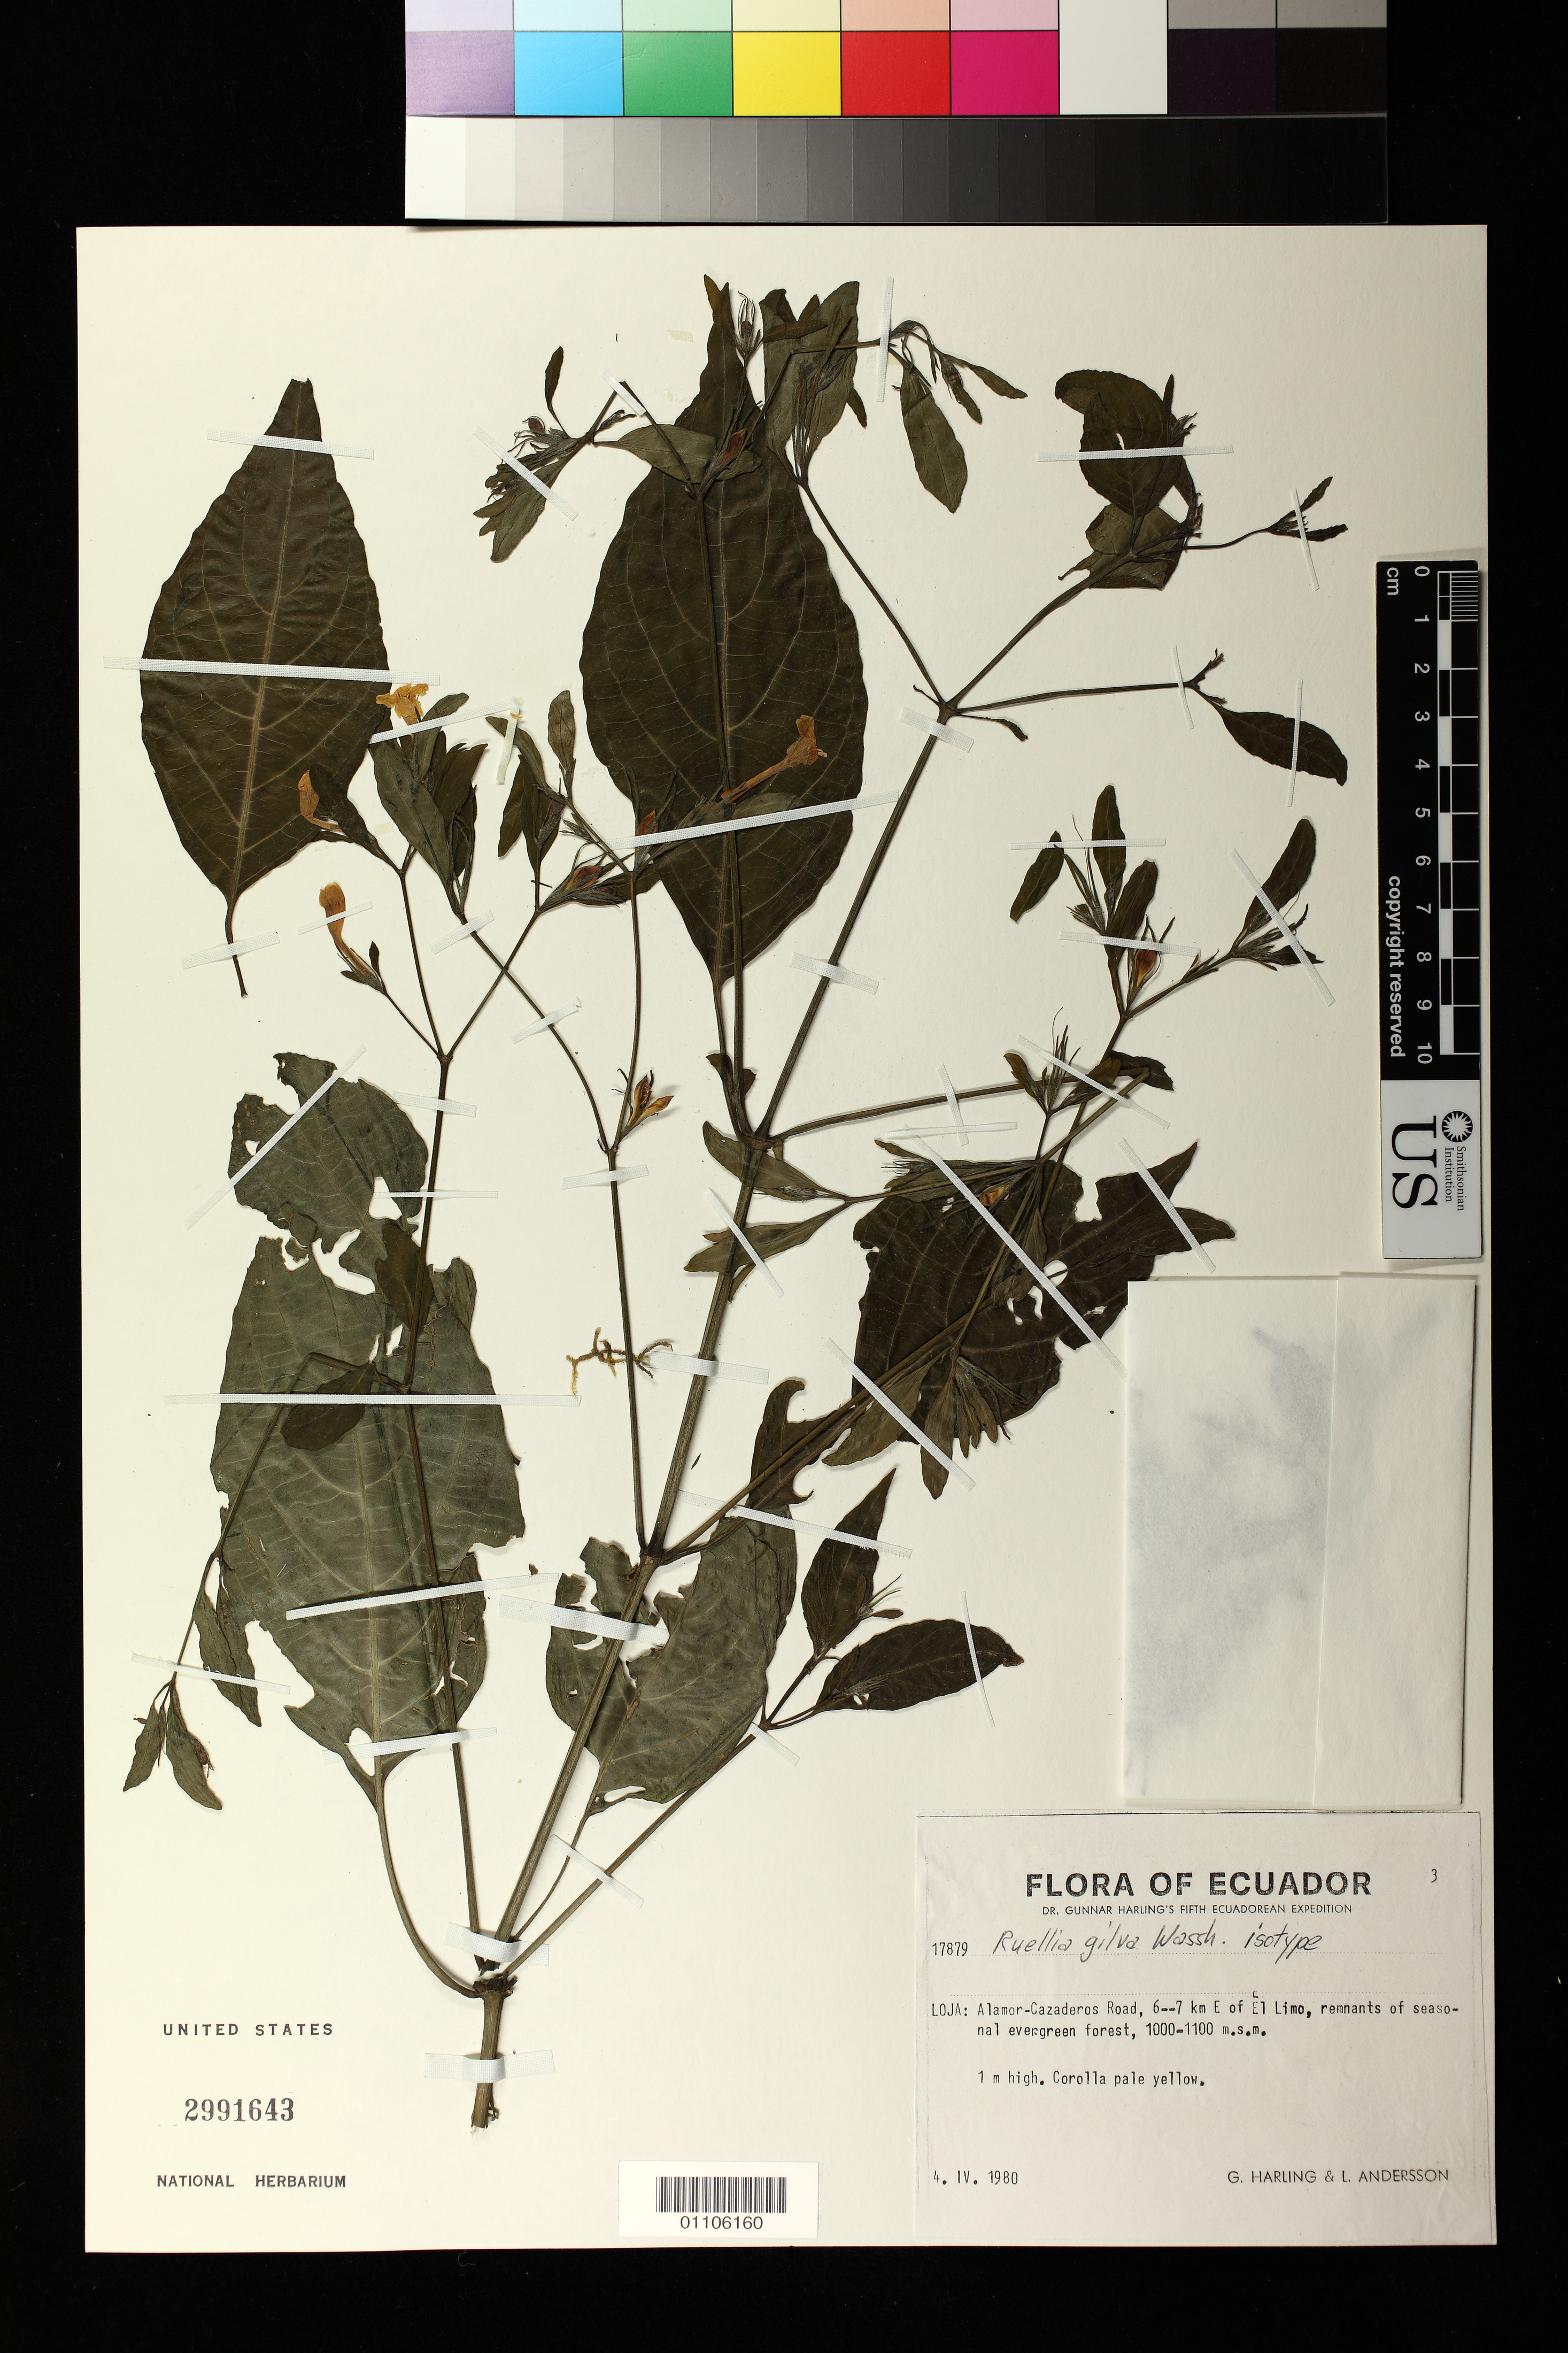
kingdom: Plantae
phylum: Tracheophyta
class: Magnoliopsida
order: Lamiales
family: Acanthaceae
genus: Ruellia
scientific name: Ruellia gilva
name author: Wassh.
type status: Isotype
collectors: G. Harling & L. Andersson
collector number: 17879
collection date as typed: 04 Apr 1980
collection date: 1980-04-04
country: Ecuador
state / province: Loja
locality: Alamor-Cazaderos road, 6-7 km E of El Limo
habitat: Remnants of seasonal evergreen forest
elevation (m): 1000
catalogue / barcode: US 2991643